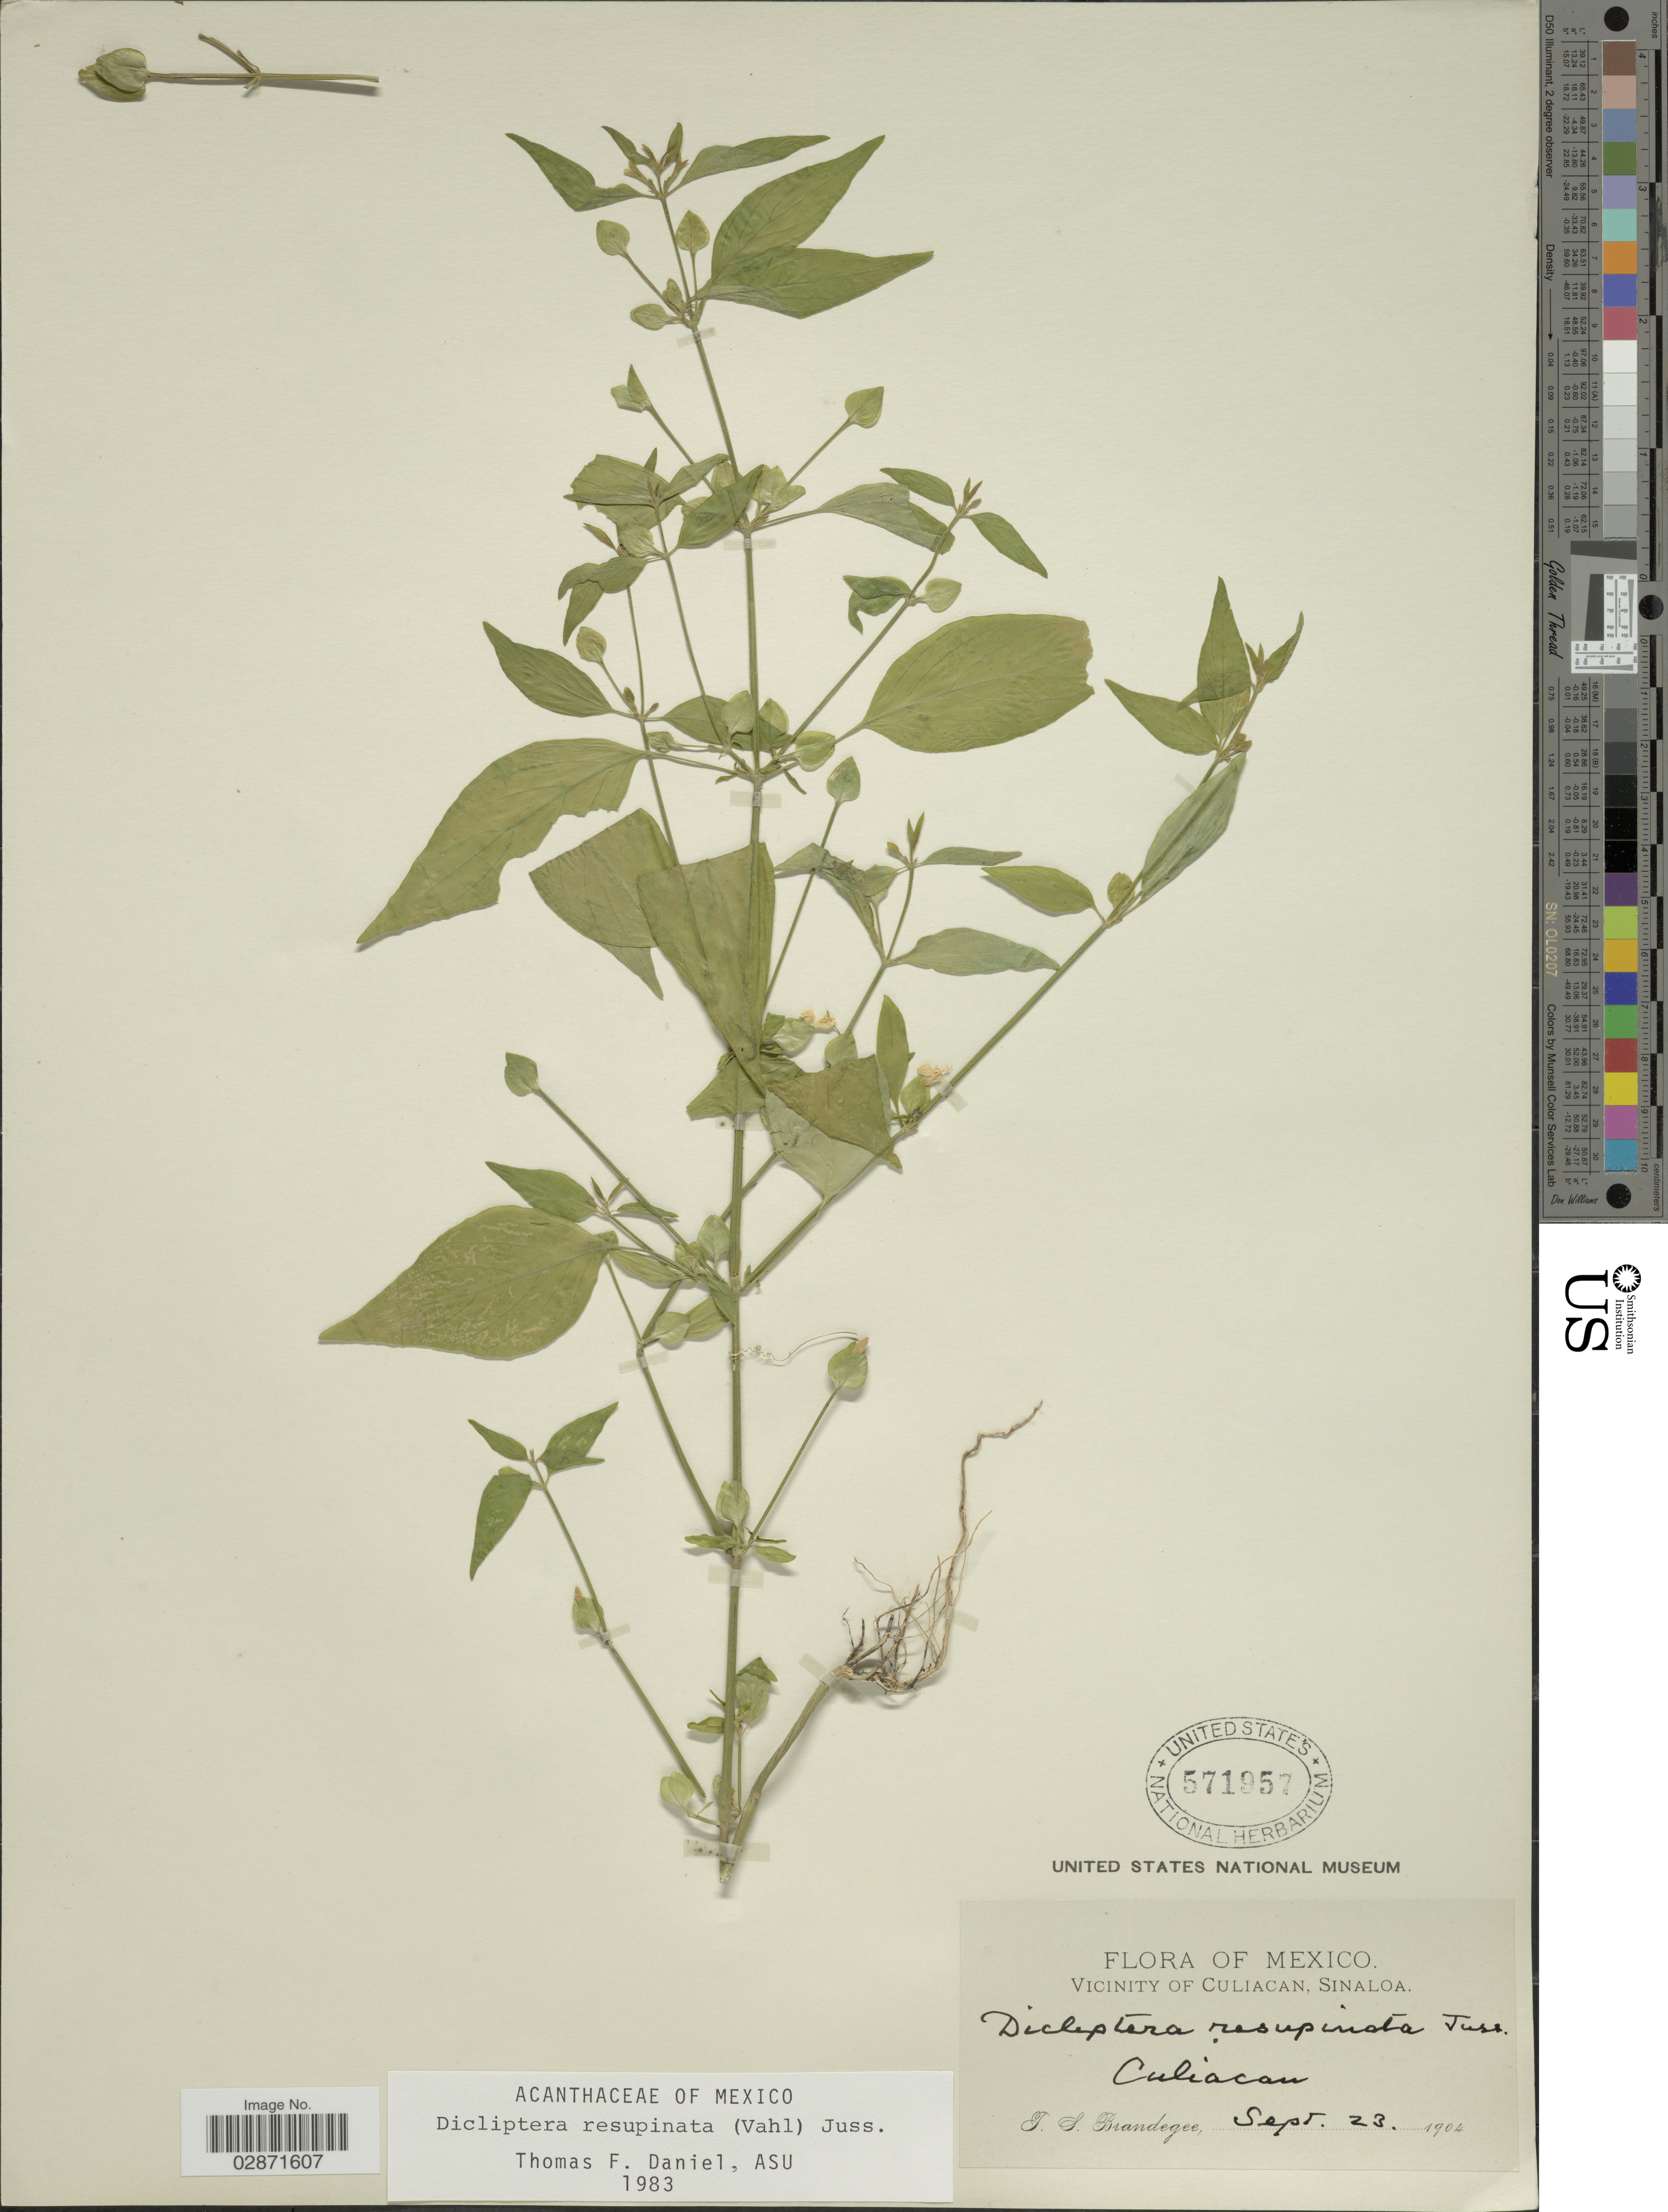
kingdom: Plantae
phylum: Tracheophyta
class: Magnoliopsida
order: Lamiales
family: Acanthaceae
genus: Dicliptera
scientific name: Dicliptera resupinata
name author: (Vahl) Juss.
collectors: T. S. Brandegee (herbarium)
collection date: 1904-09-23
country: Mexico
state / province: Sinaloa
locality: Vicinity of Culiacan, Sinaloa, Culiacan.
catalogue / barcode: US 571957